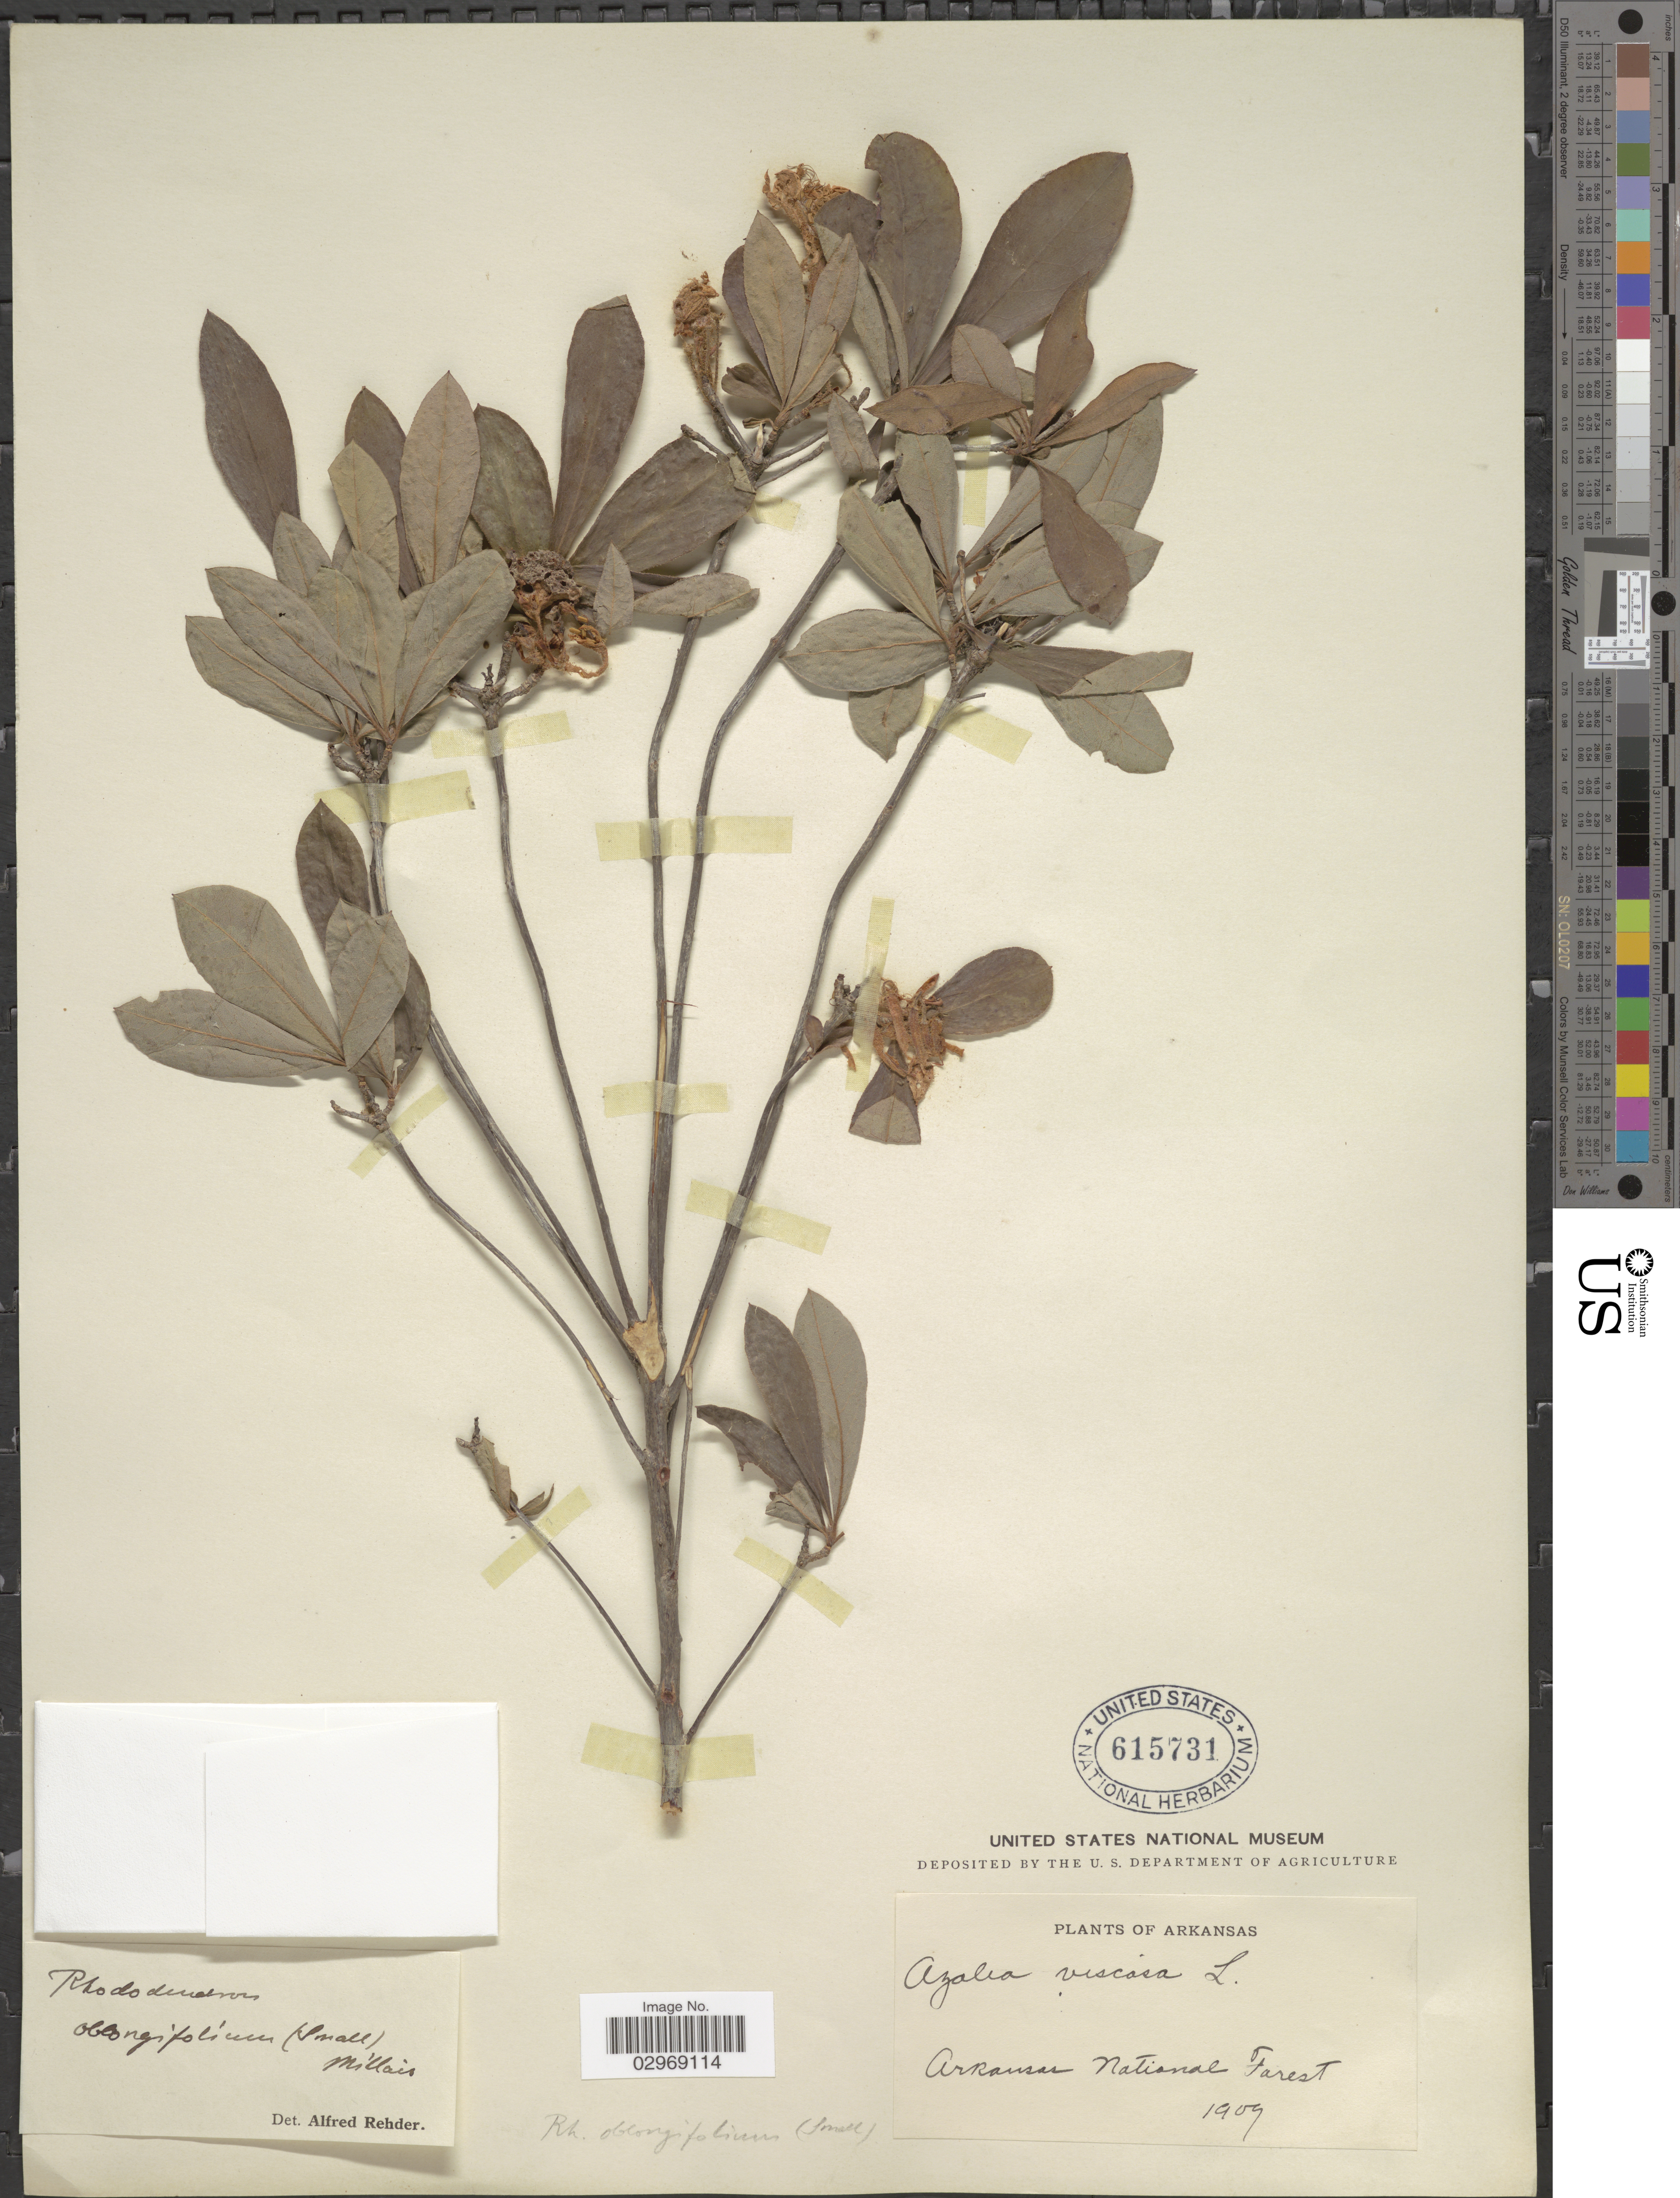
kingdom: Plantae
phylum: Tracheophyta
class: Magnoliopsida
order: Ericales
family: Ericaceae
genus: Rhododendron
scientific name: Rhododendron oblongifolium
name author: (Small) Millais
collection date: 1909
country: United States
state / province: Arkansas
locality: Arkansas National Forest.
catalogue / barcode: US 615731